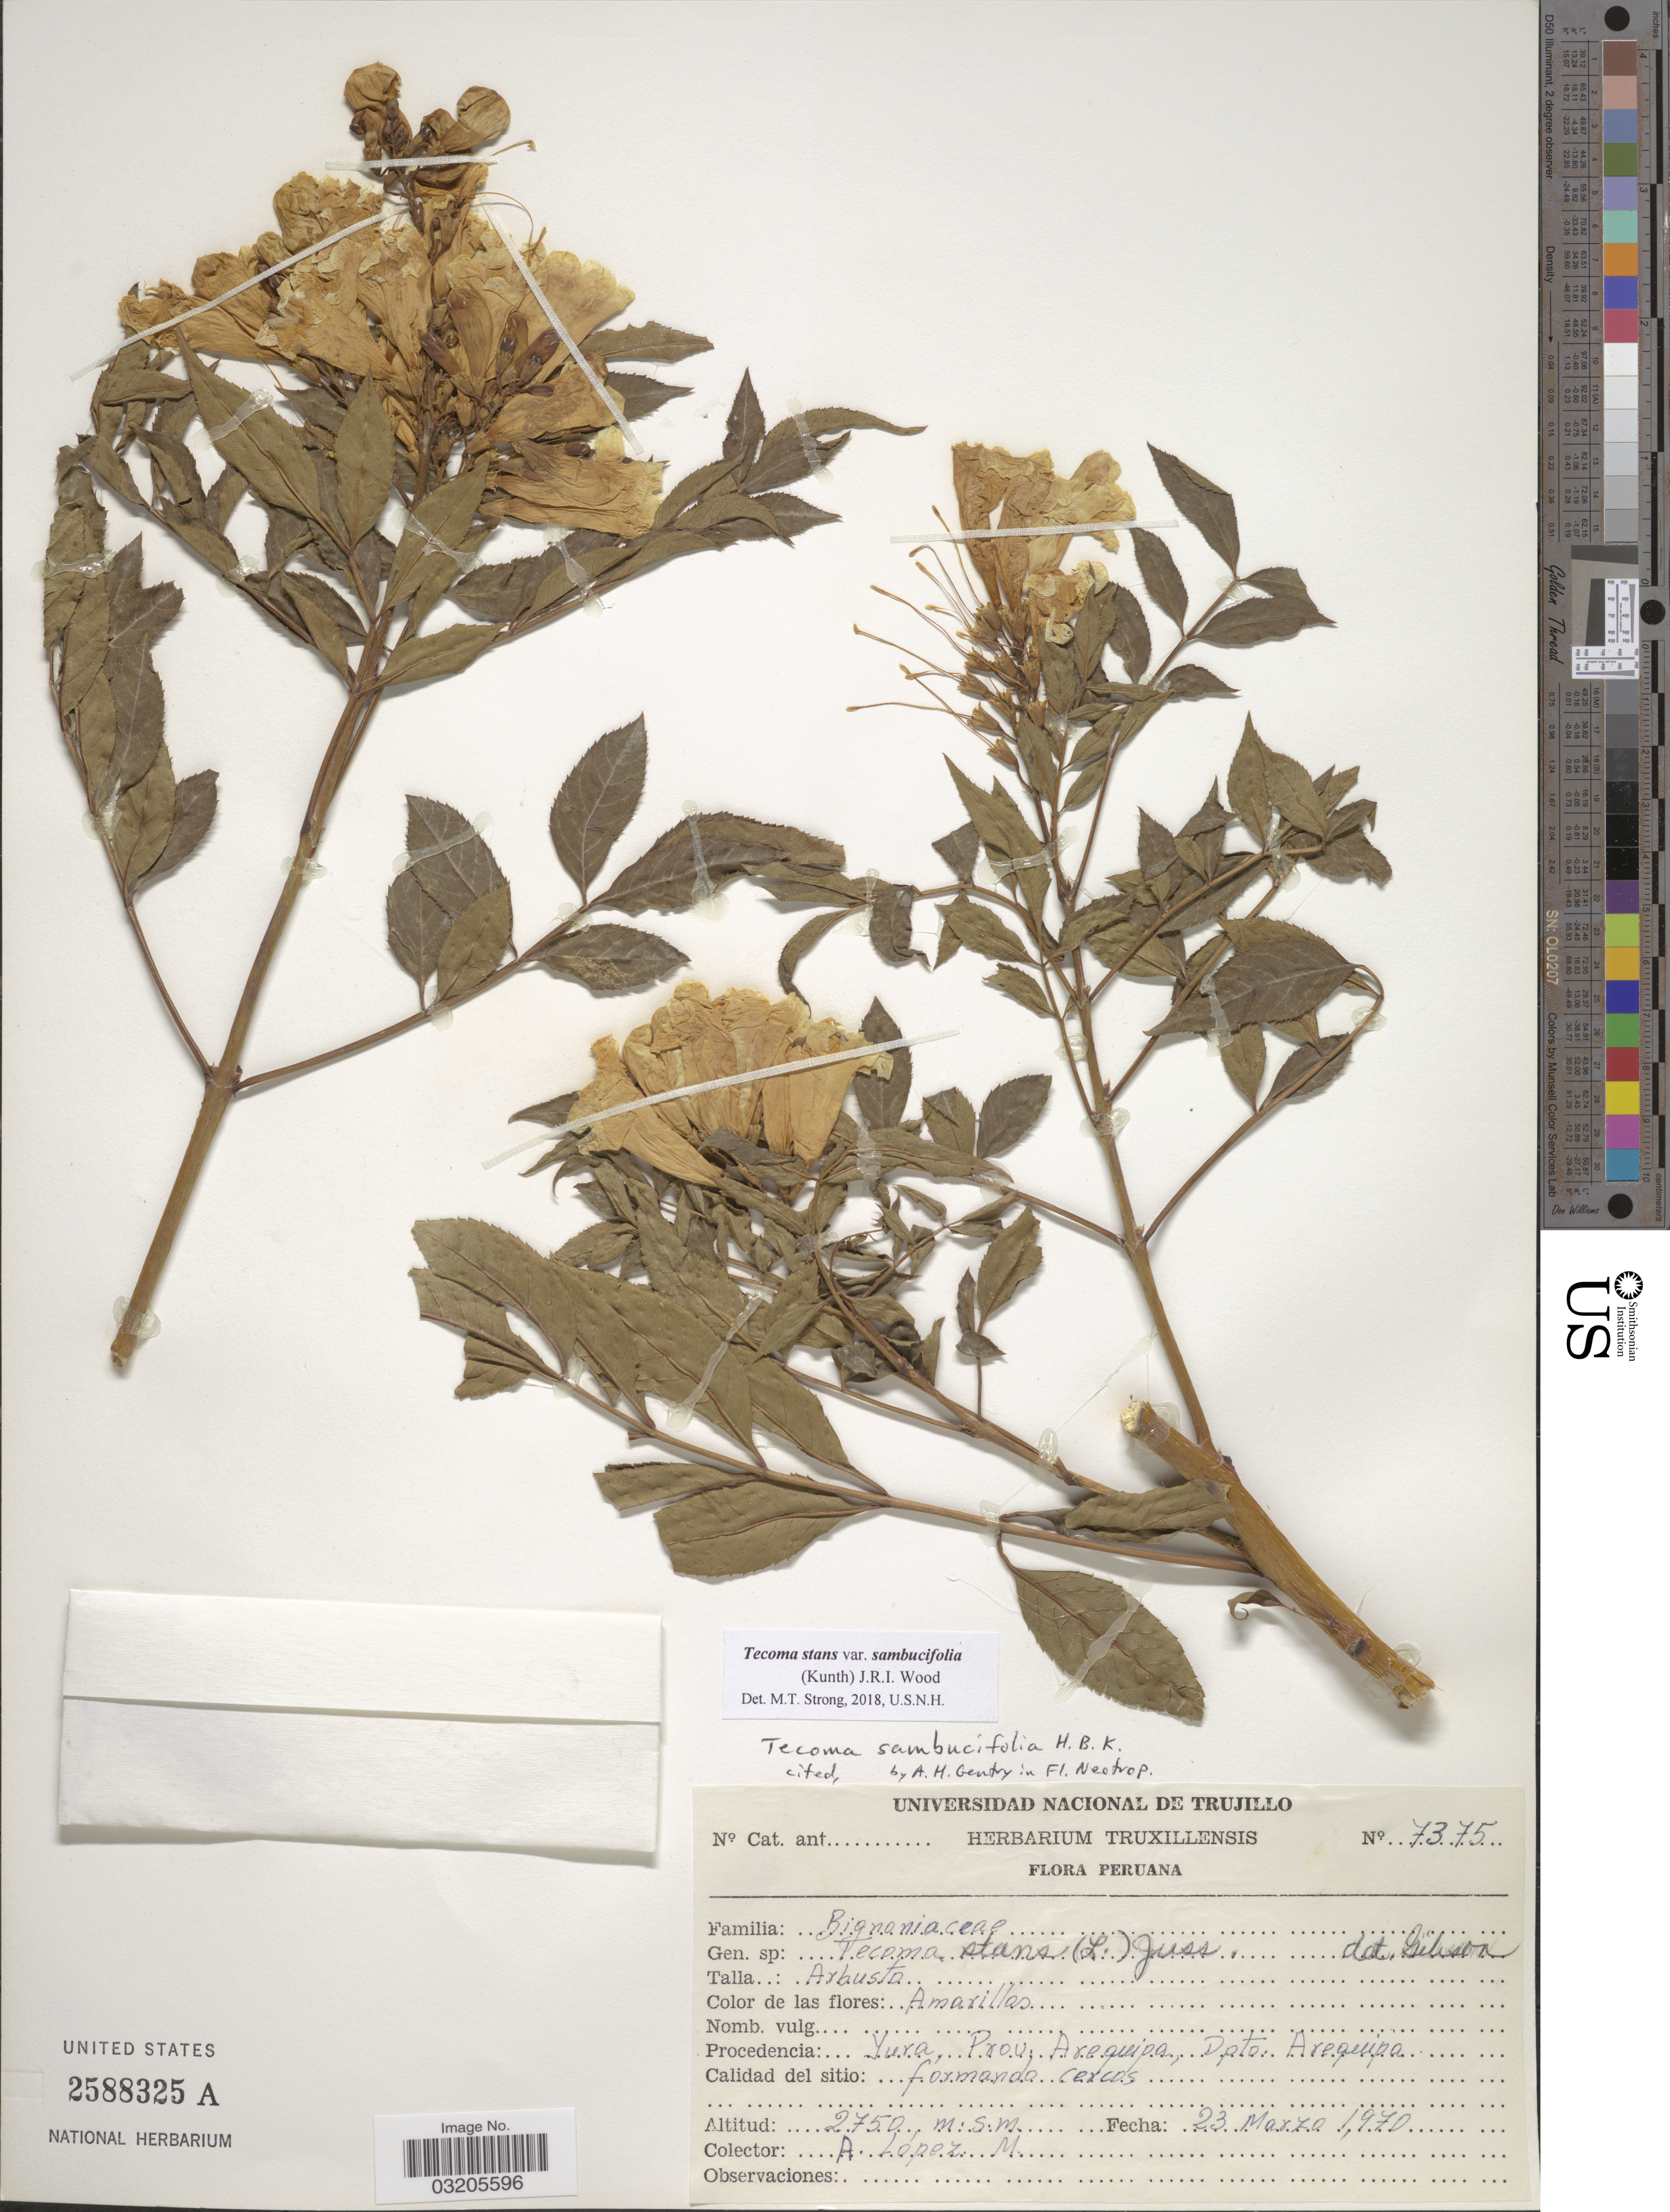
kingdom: Plantae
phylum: Tracheophyta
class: Magnoliopsida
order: Lamiales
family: Bignoniaceae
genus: Tecoma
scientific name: Tecoma stans var. sambucifolia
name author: (Kunth) J.R.I. Wood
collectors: A. López M.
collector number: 7375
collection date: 1970-03-23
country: Peru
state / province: Arequipa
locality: Yura, Dpto. Arequipa.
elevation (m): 2750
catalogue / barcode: US 2588325A